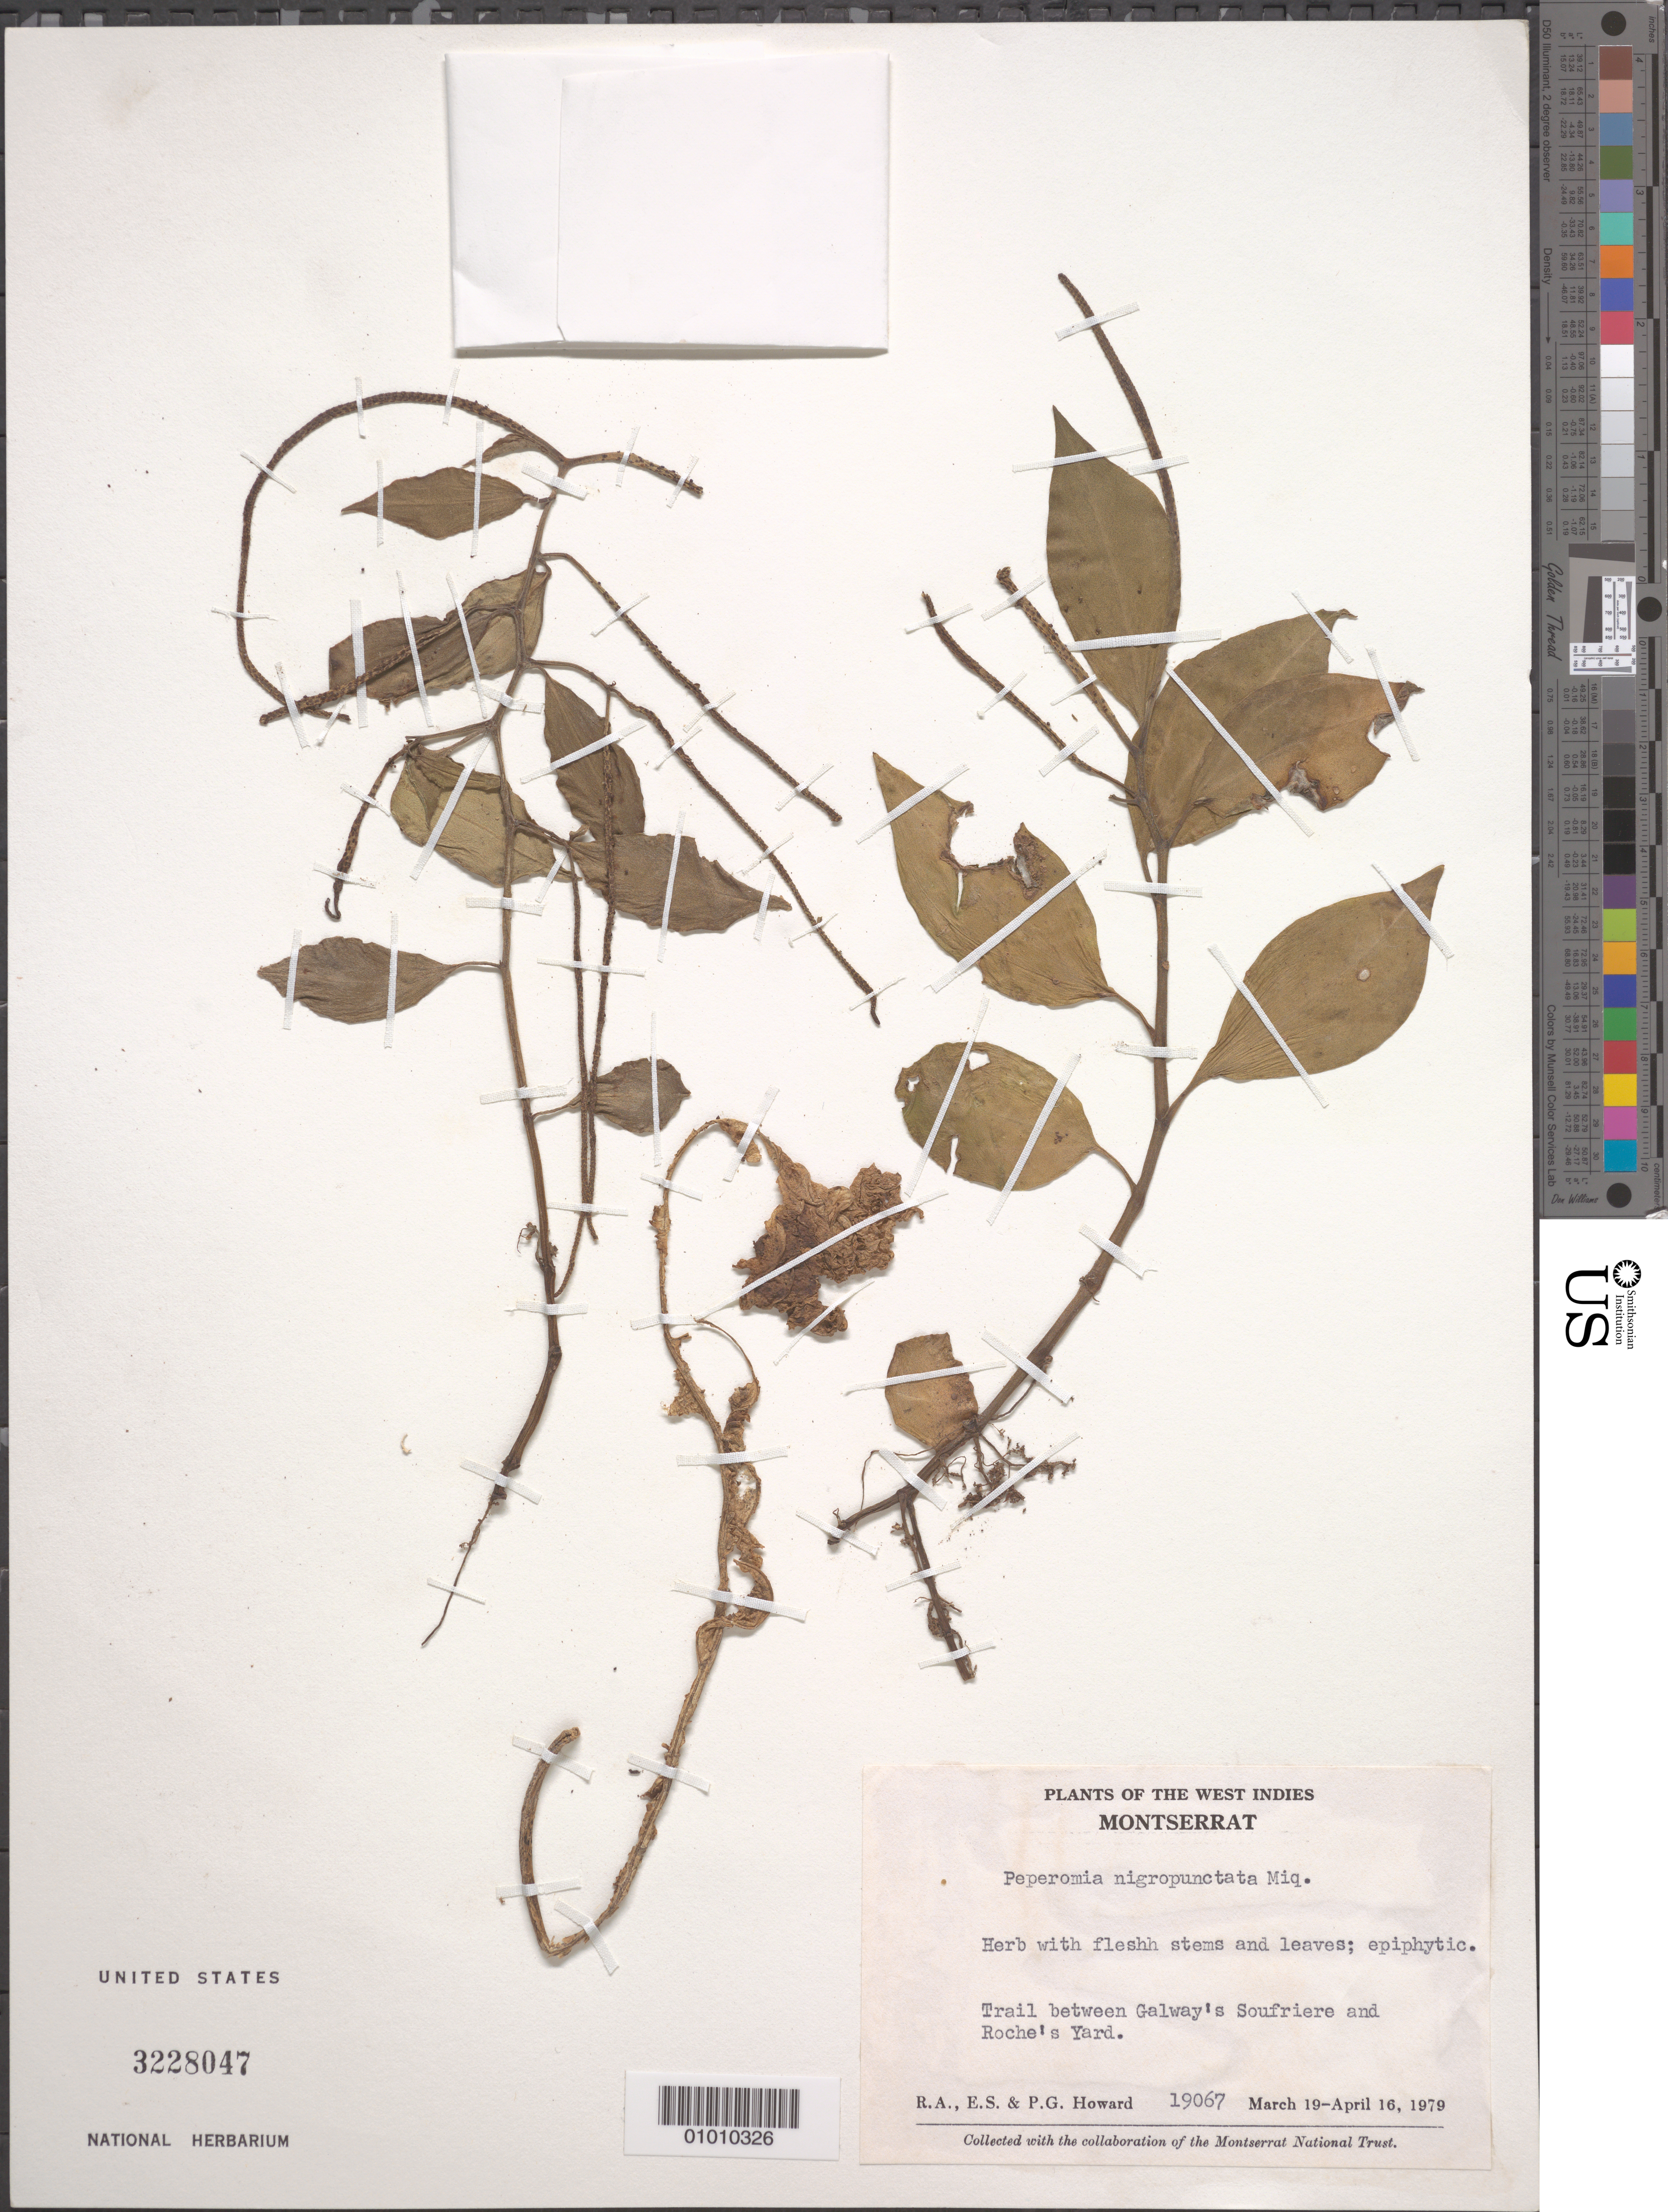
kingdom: Plantae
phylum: Tracheophyta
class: Magnoliopsida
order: Piperales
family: Piperaceae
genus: Peperomia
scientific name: Peperomia nigropunctata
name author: Miq.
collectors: E. S. Howard, P. Howard & R. A. Howard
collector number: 19067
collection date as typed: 16 Apr 1979 to 19 Mar 1979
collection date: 1979-03-19/1979-04-16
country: Montserrat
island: Montserrat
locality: Trail between Galway's Soufriere and Roche's yard.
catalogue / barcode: US 3228047